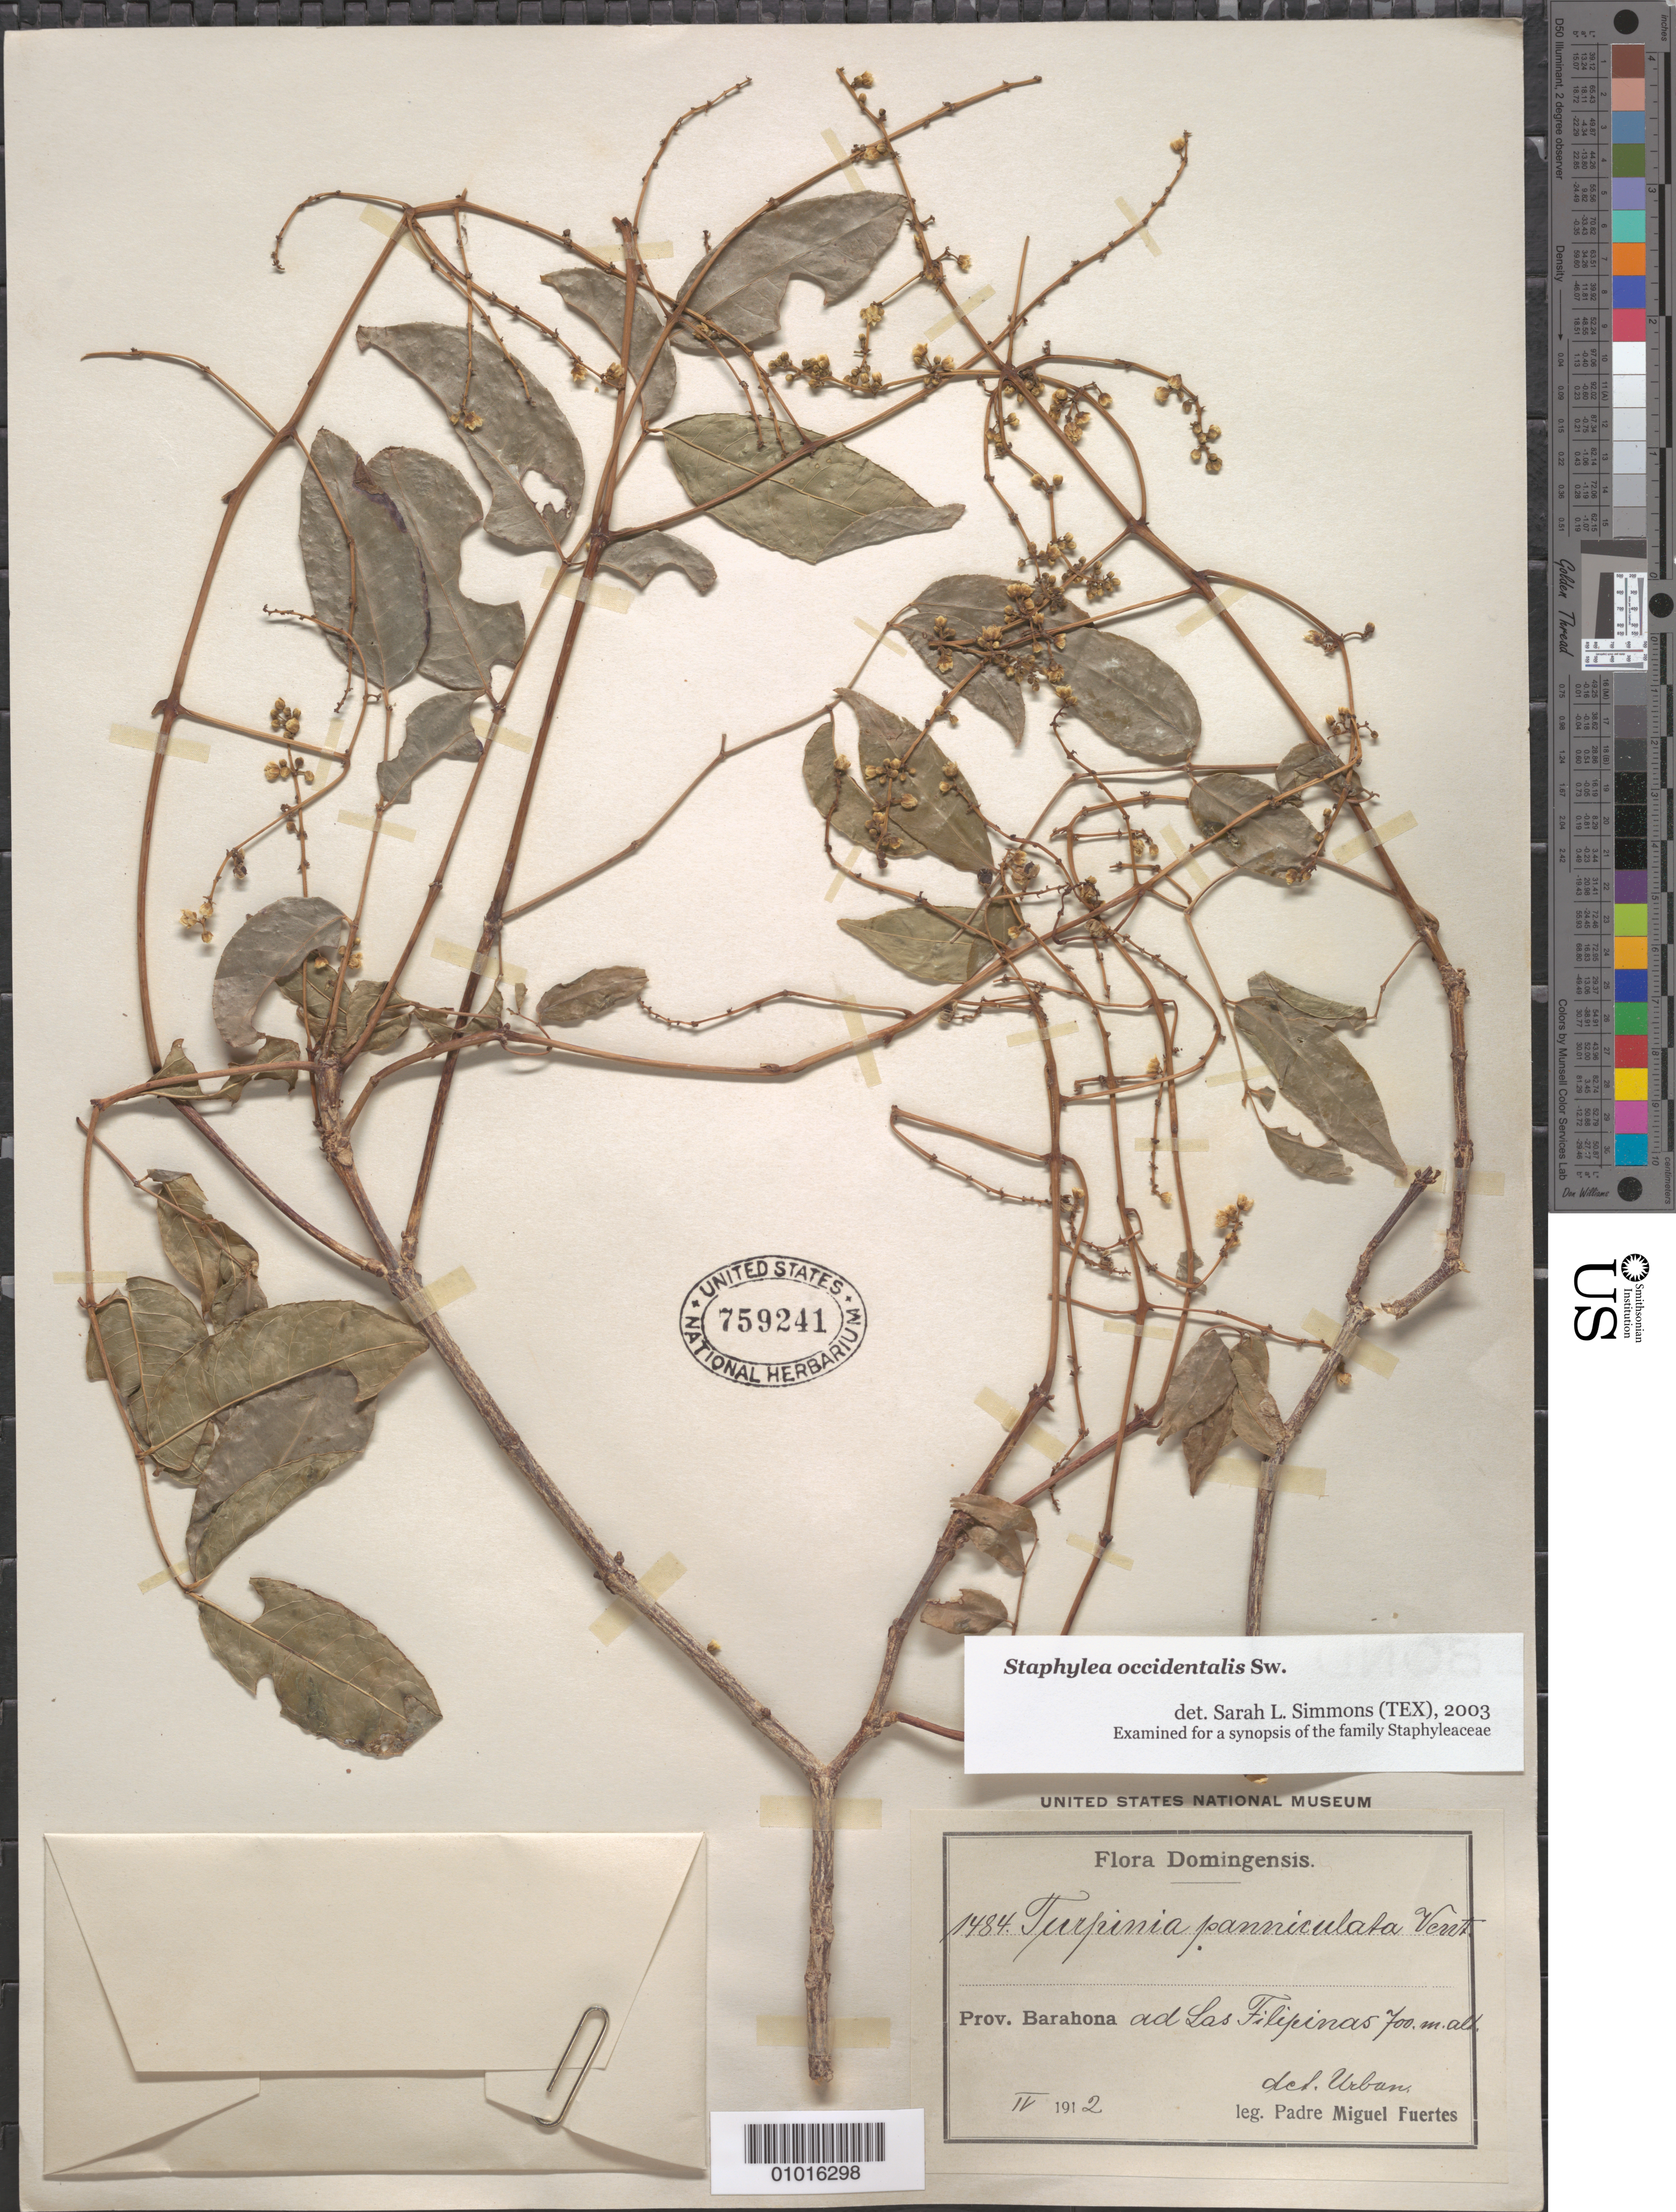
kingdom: Plantae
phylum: Tracheophyta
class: Magnoliopsida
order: Crossosomatales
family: Staphyleaceae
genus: Staphylea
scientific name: Staphylea occidentalis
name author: Sw.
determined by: Simmons, S. L.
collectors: M. D. Fuertes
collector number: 1484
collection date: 1912-04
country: Dominican Republic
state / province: Barahona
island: Hispaniola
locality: Las Filipinas.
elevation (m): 700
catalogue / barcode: US 759241